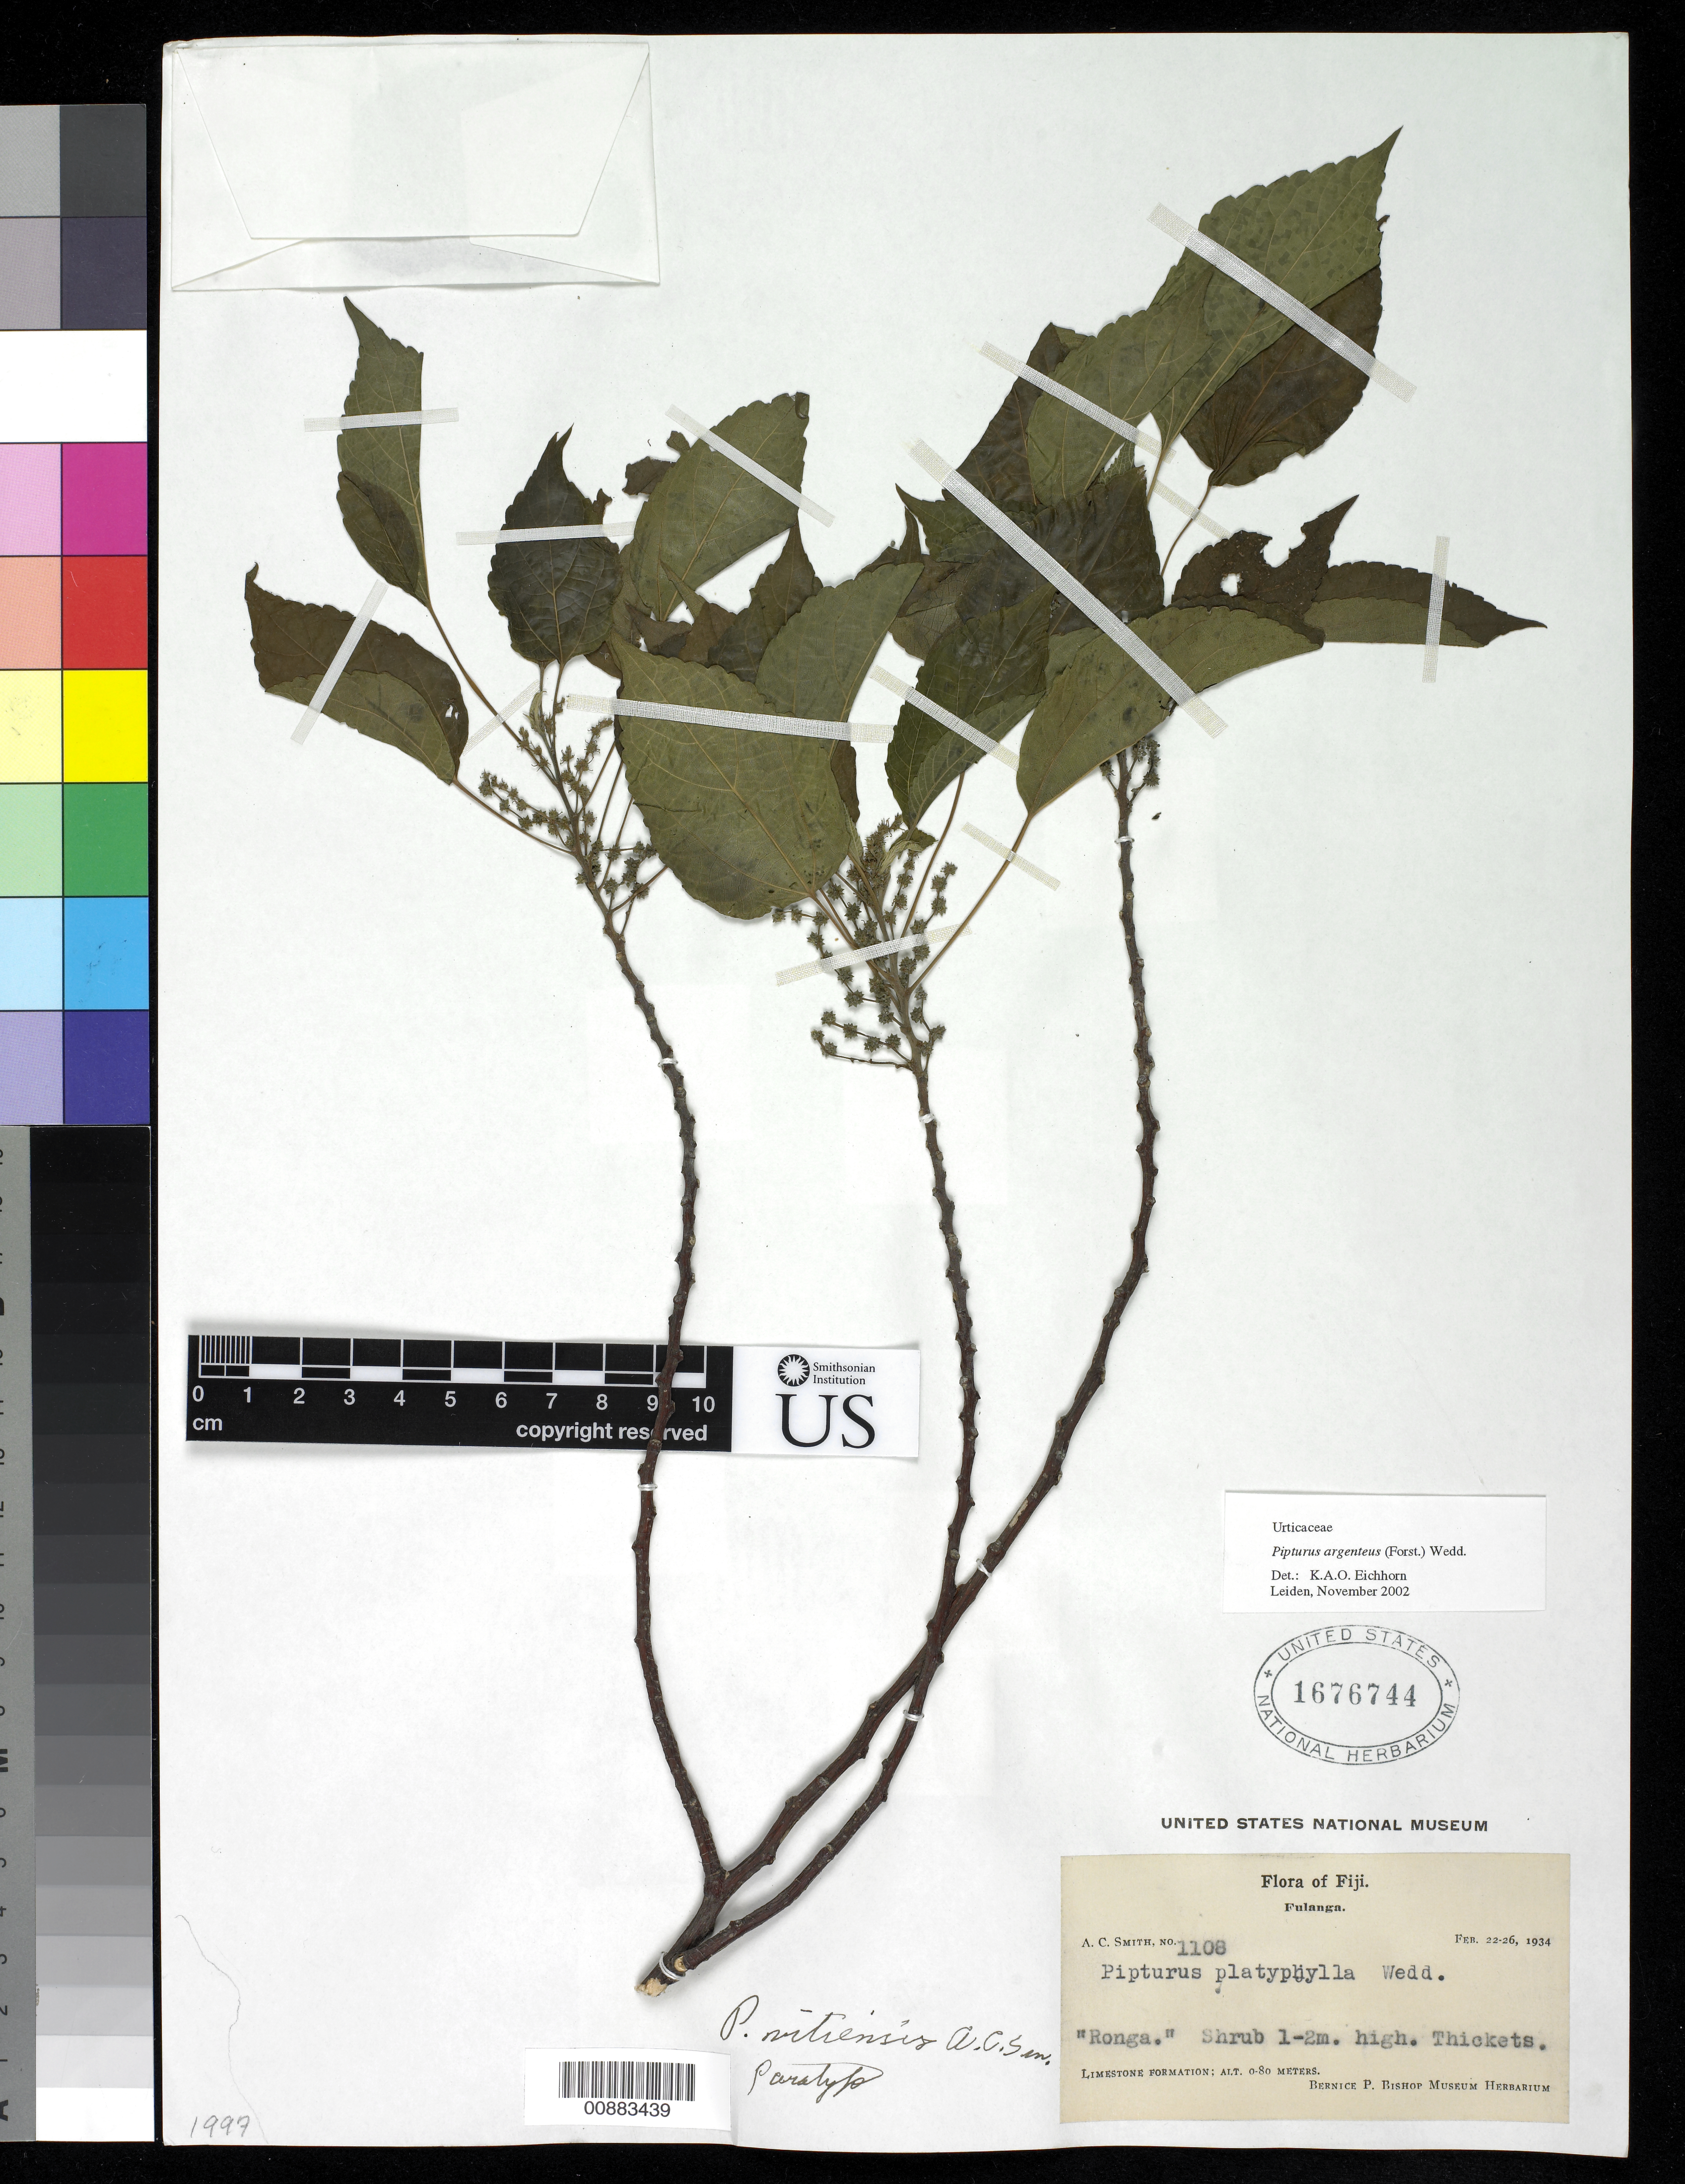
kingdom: Plantae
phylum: Tracheophyta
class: Magnoliopsida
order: Rosales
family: Urticaceae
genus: Pipturus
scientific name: Pipturus platyphyllus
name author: Wedd.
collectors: C. A. Smith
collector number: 1108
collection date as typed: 22 Feb 1934 to 26 Feb 1934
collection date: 1934-02-22/1934-02-26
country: Fiji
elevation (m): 0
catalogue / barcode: US 1676744